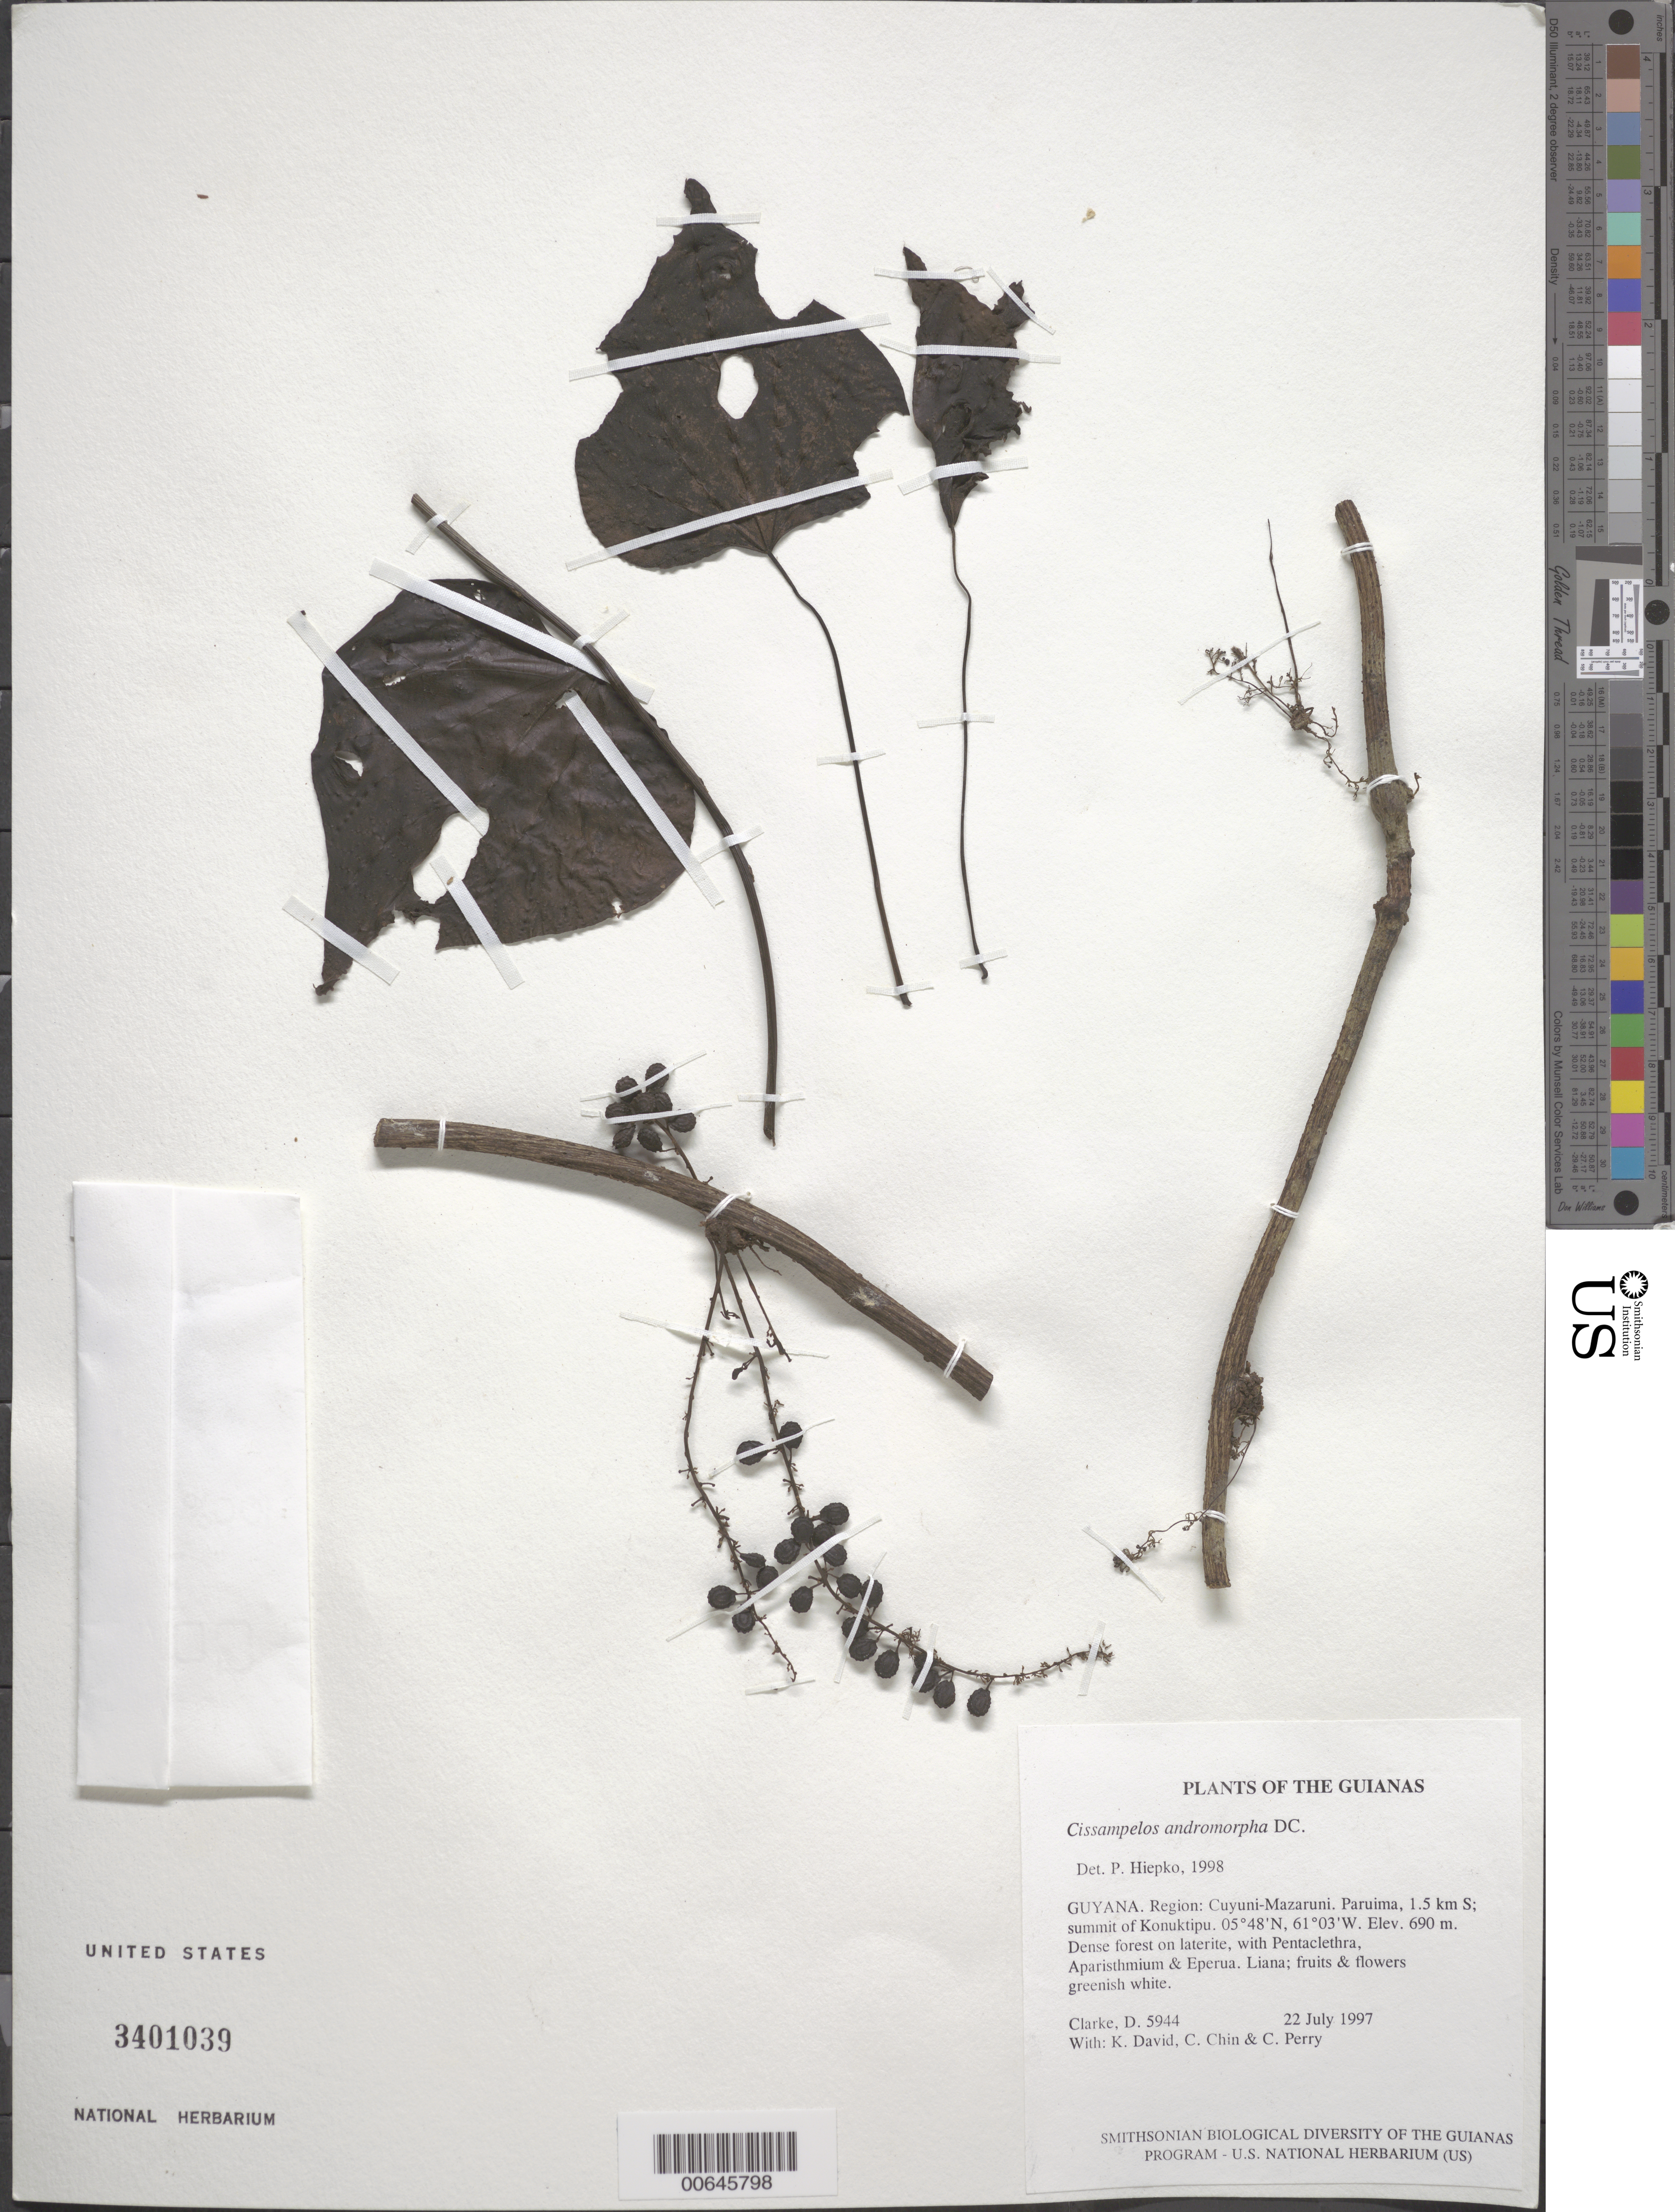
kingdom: Plantae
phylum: Tracheophyta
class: Magnoliopsida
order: Ranunculales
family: Menispermaceae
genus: Cissampelos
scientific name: Cissampelos andromorpha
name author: DC.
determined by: Hiepko, P. H.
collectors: H. D. Clarke, K. David, C. Chin & C. Perry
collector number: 5944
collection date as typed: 22 July 1997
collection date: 1997-07-22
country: Guyana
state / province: Cuyuni-Mazaruni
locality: Paruima, 1.5 km S; summit of Konuktipu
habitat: Dense forest on laterite, with Pentaclethra, Aparisthmium & Eperua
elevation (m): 690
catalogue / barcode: US 3401039